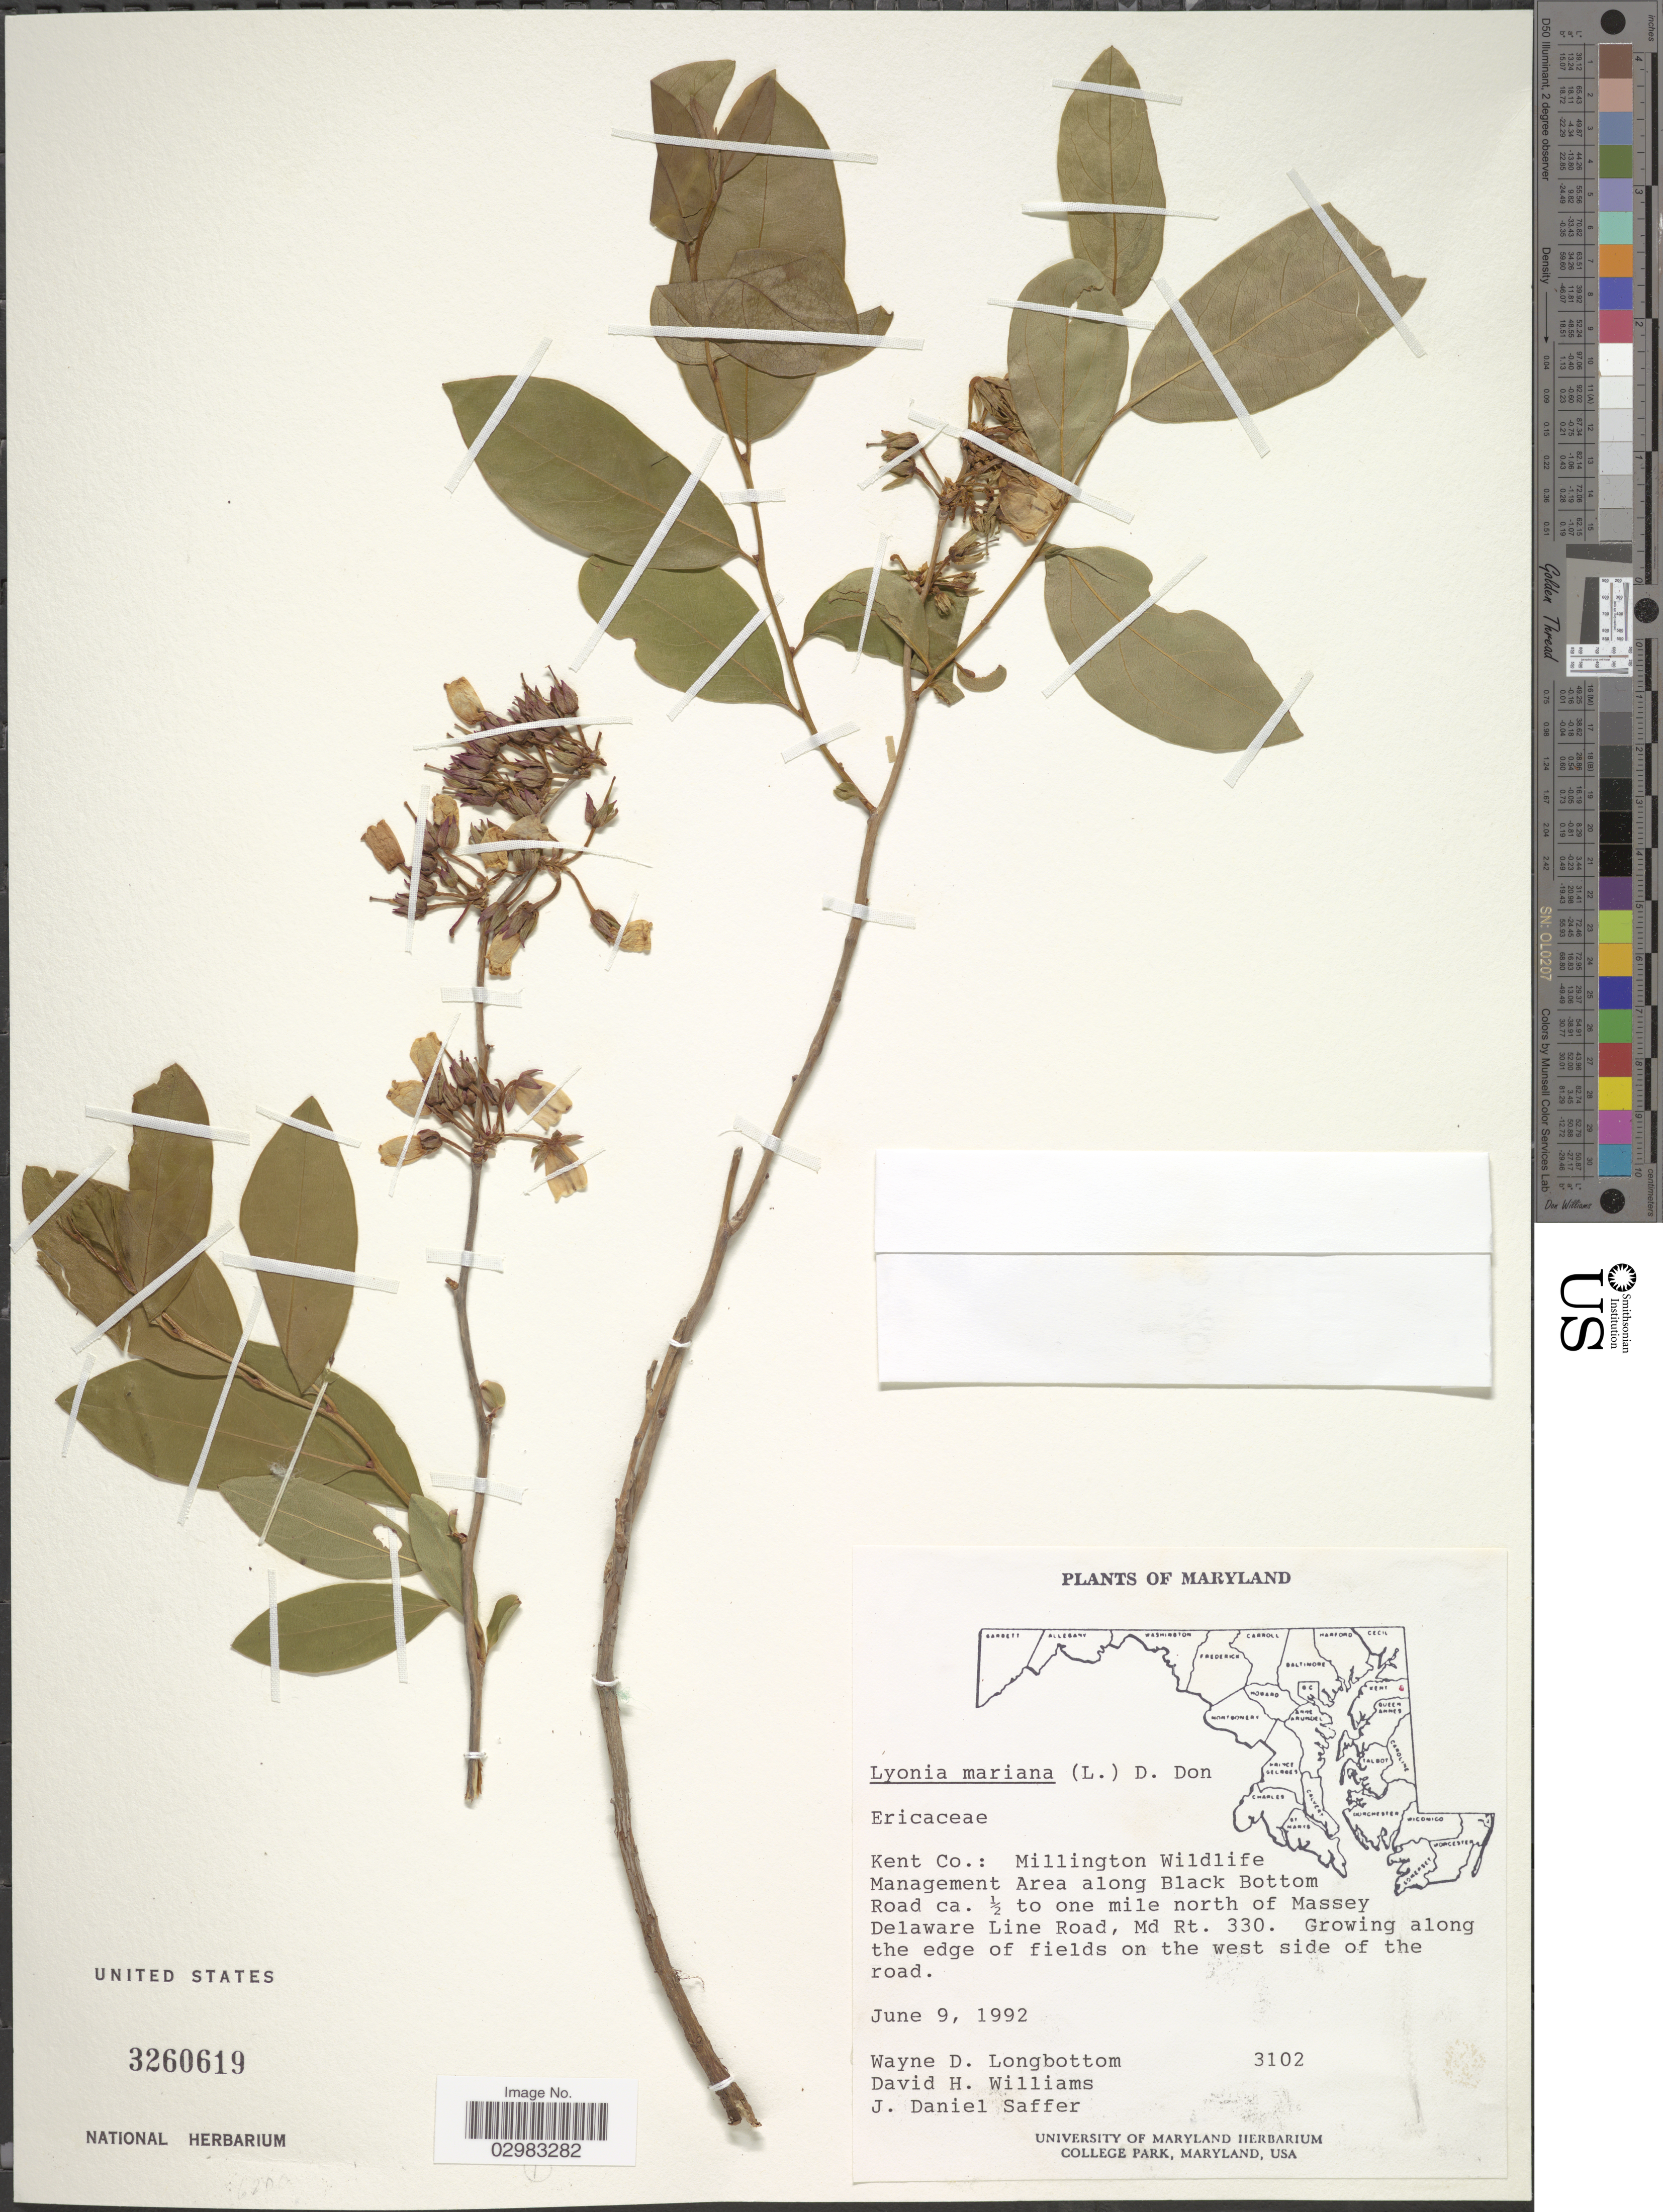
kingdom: Plantae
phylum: Tracheophyta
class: Magnoliopsida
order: Ericales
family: Ericaceae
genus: Lyonia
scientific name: Lyonia mariana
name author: (L.) D. Don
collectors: W. D. Longbottom, D. E. Williams & J. Saffer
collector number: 3102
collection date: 1992-06-09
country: United States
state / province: Maryland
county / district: Kent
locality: Kent Co.: Millington Wildlife Management Area along Black Bottom Road ca. ½ to one mile north of Massey Delaware Line Road, Md Rt. 330. On the west side of the road.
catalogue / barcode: US 3260619